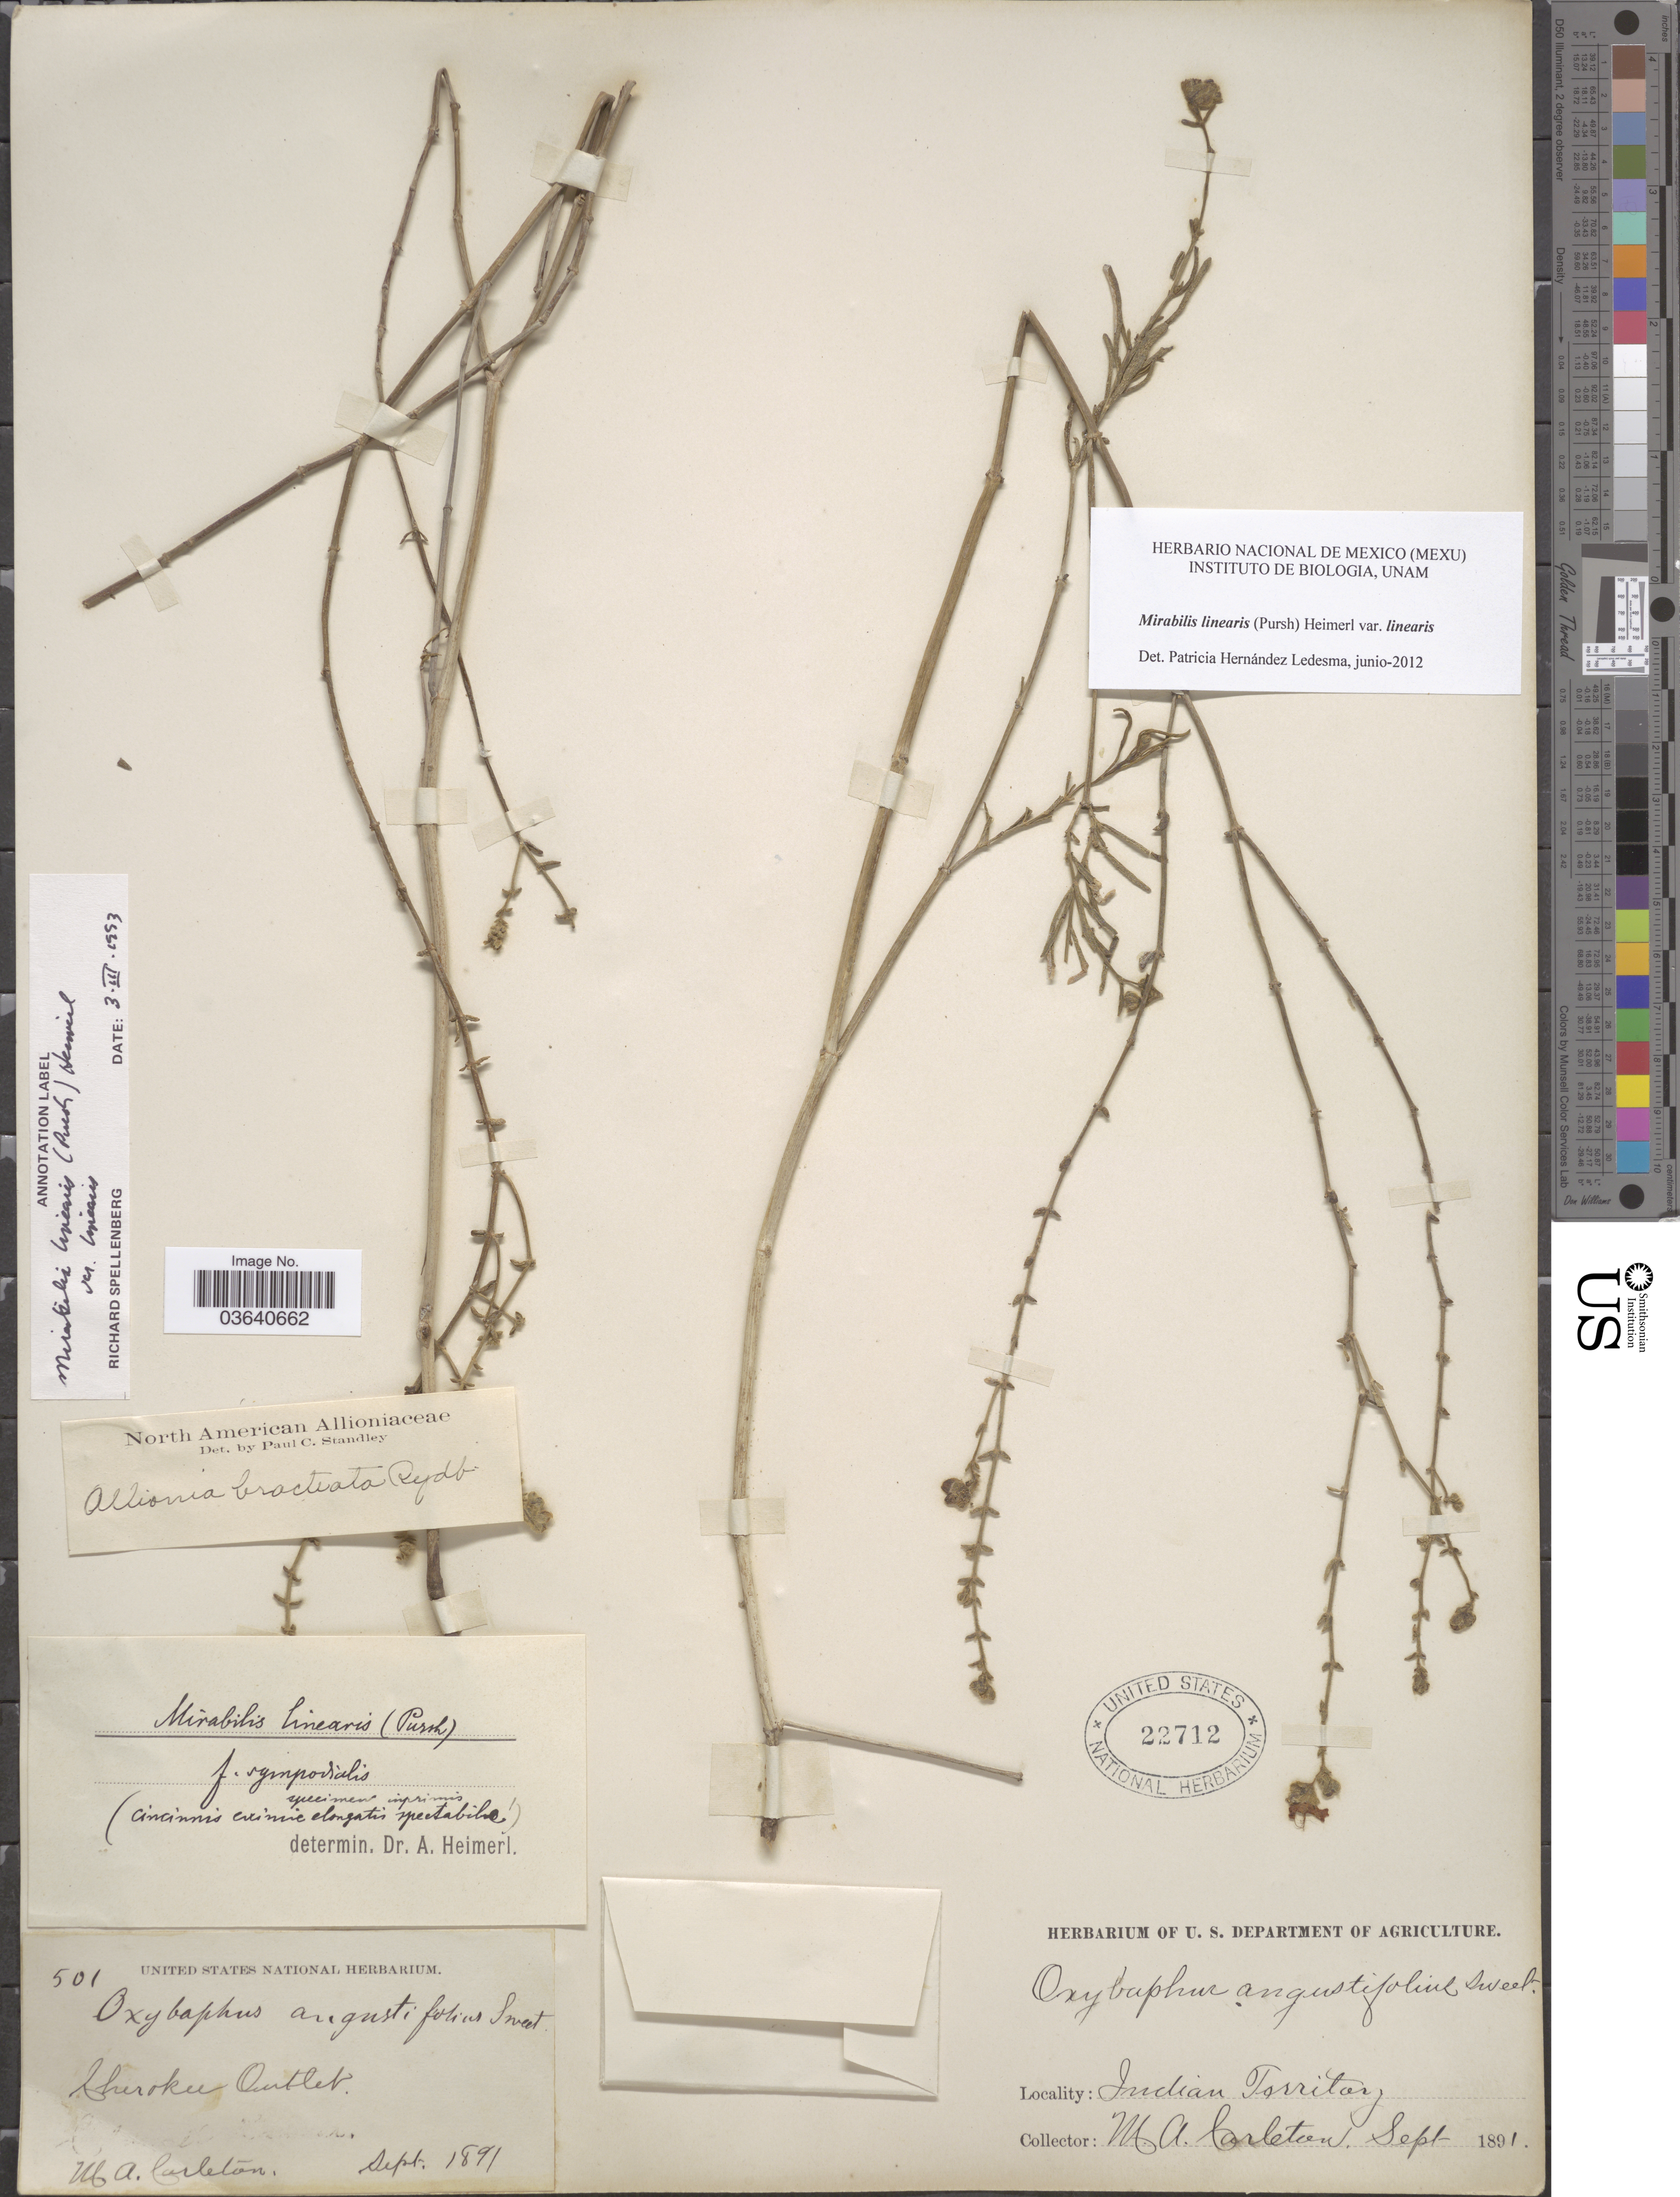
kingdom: Plantae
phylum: Tracheophyta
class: Magnoliopsida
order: Caryophyllales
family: Nyctaginaceae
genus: Mirabilis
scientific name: Mirabilis linearis var. linearis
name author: (Pursh) Heimerl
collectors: M. A. Carleton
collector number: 501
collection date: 1891-09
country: United States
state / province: Oklahoma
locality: Cherokee Outlet. Indian Territory.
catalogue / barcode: US 22712